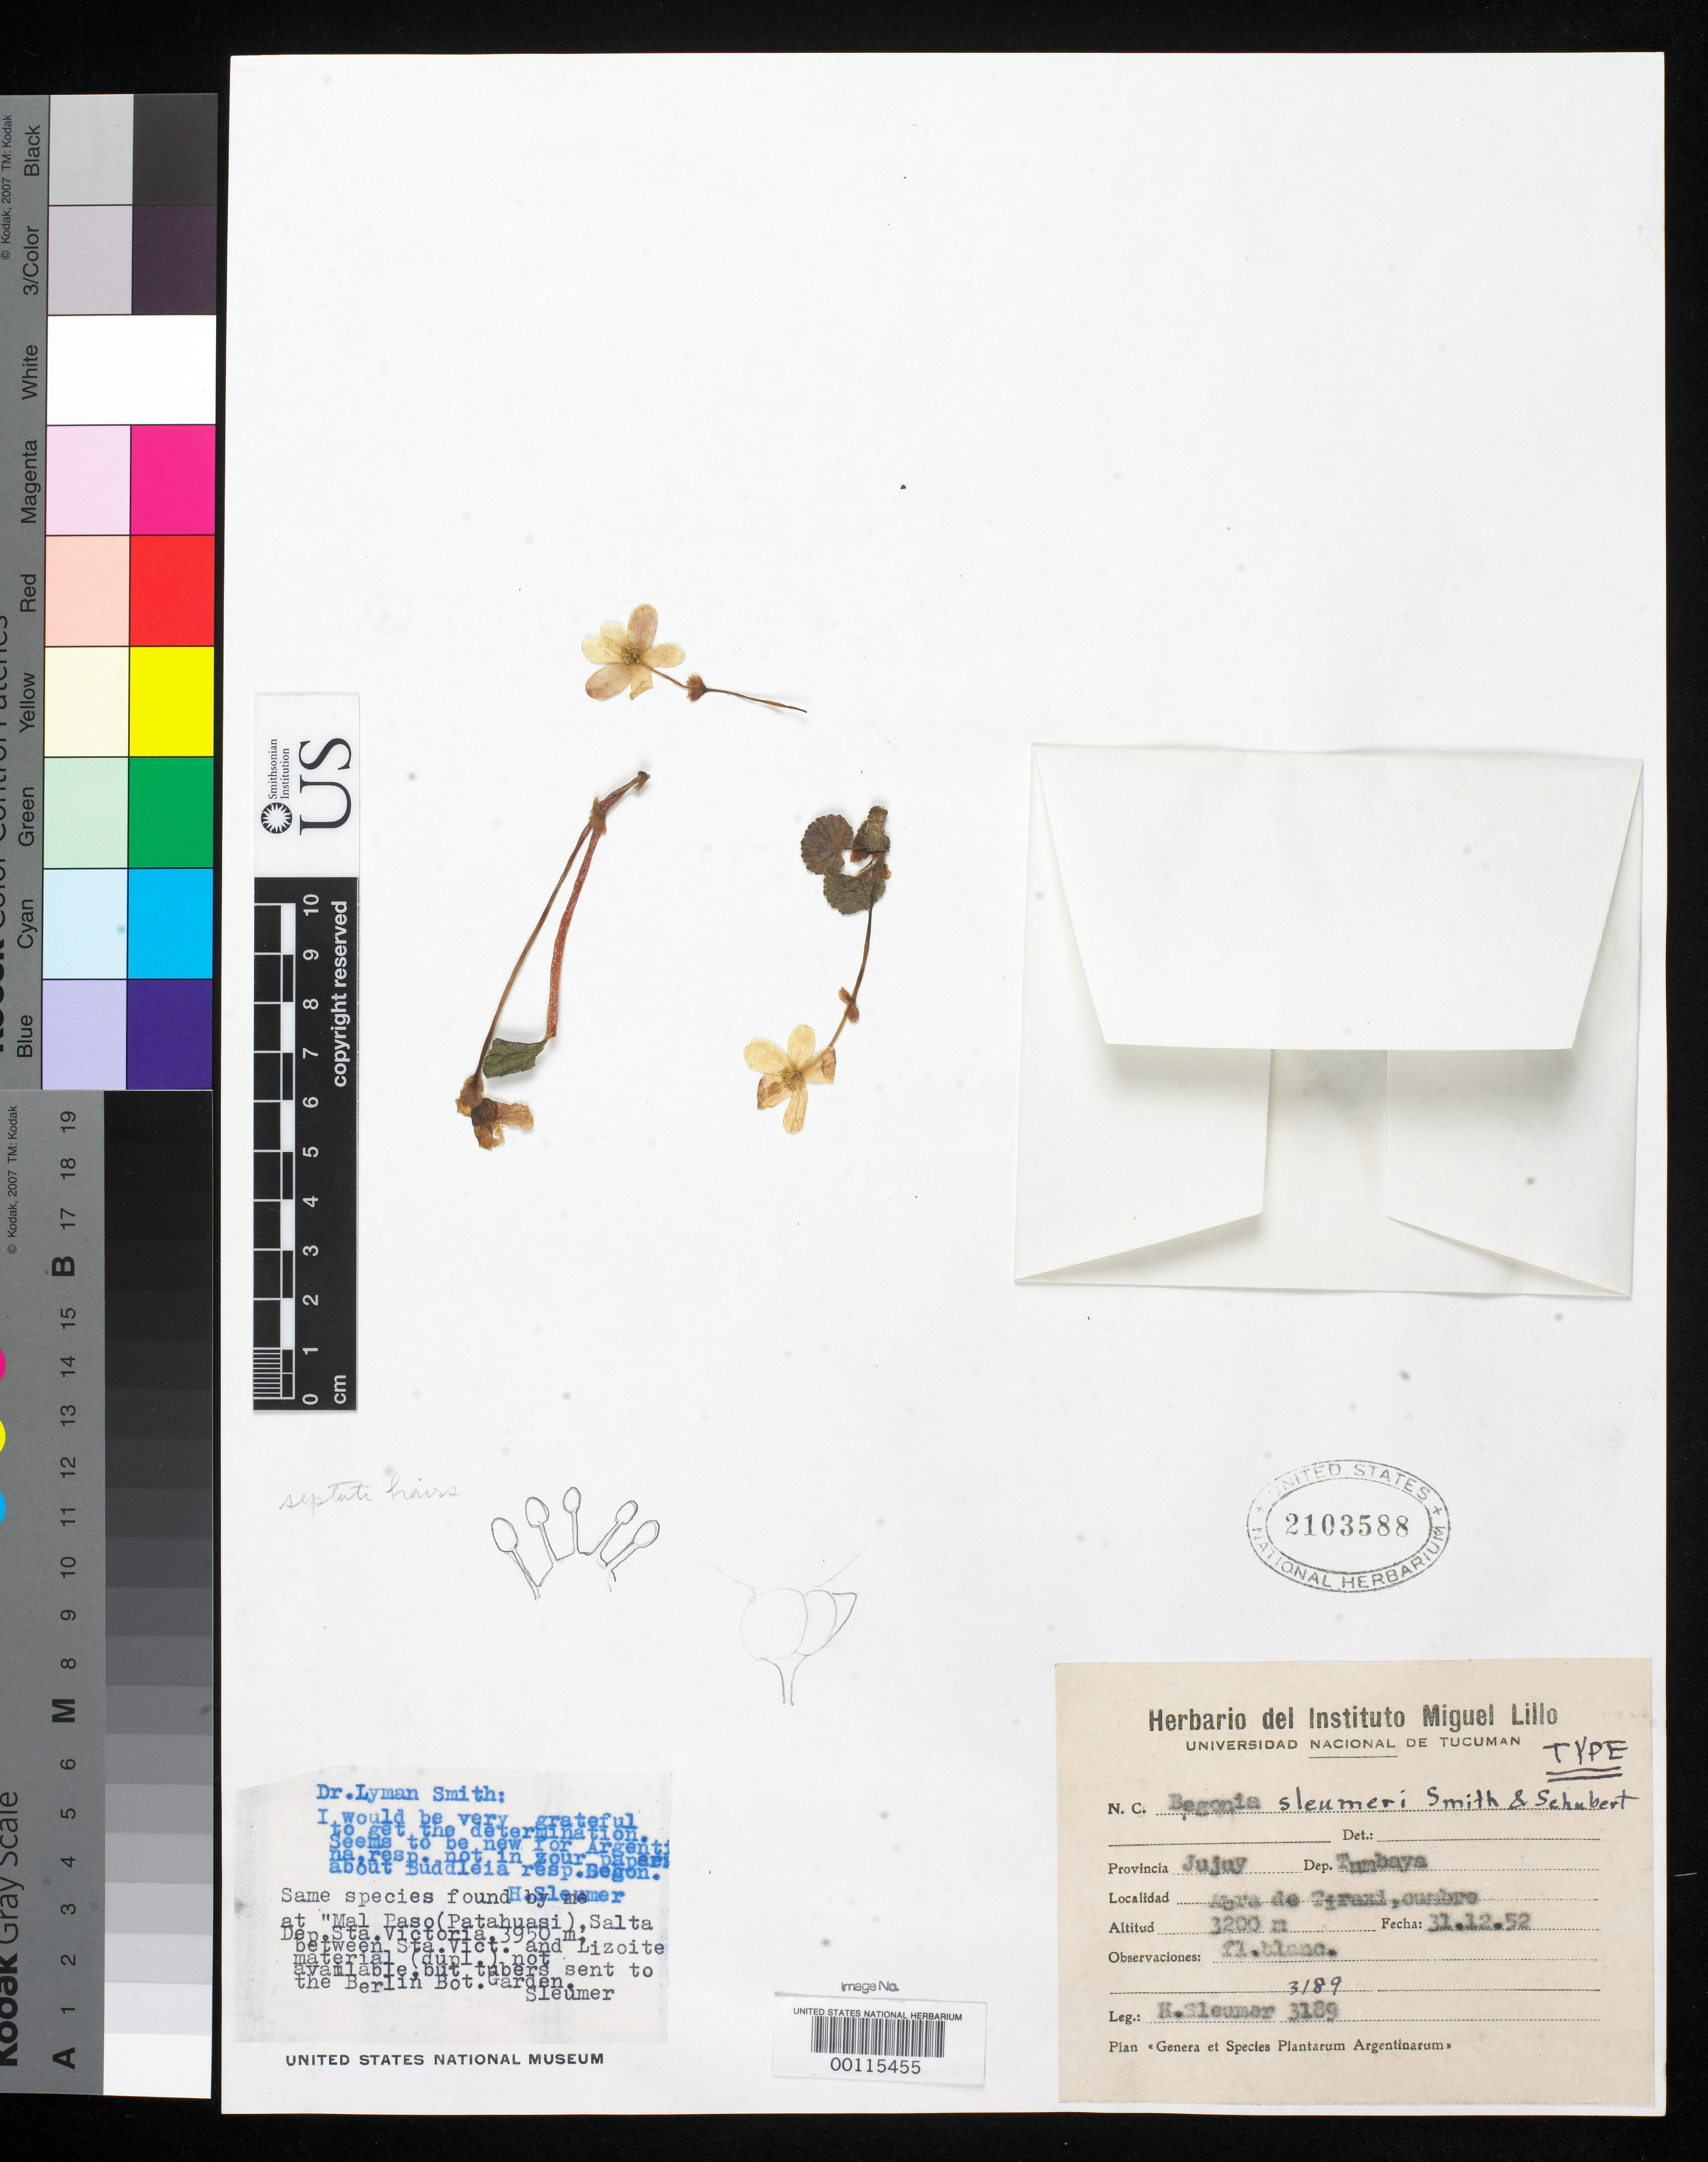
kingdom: Plantae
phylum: Tracheophyta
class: Magnoliopsida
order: Cucurbitales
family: Begoniaceae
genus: Begonia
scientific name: Begonia sleumeri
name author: L.B. Sm. & B.G. Schub.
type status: Holotype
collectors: H. O. Sleumer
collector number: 3189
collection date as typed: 31 Dec 1952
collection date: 1952-12-31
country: Argentina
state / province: Jujuy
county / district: Tumbaya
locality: Abra de Tiraxi.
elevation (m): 3200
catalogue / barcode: US 2103588